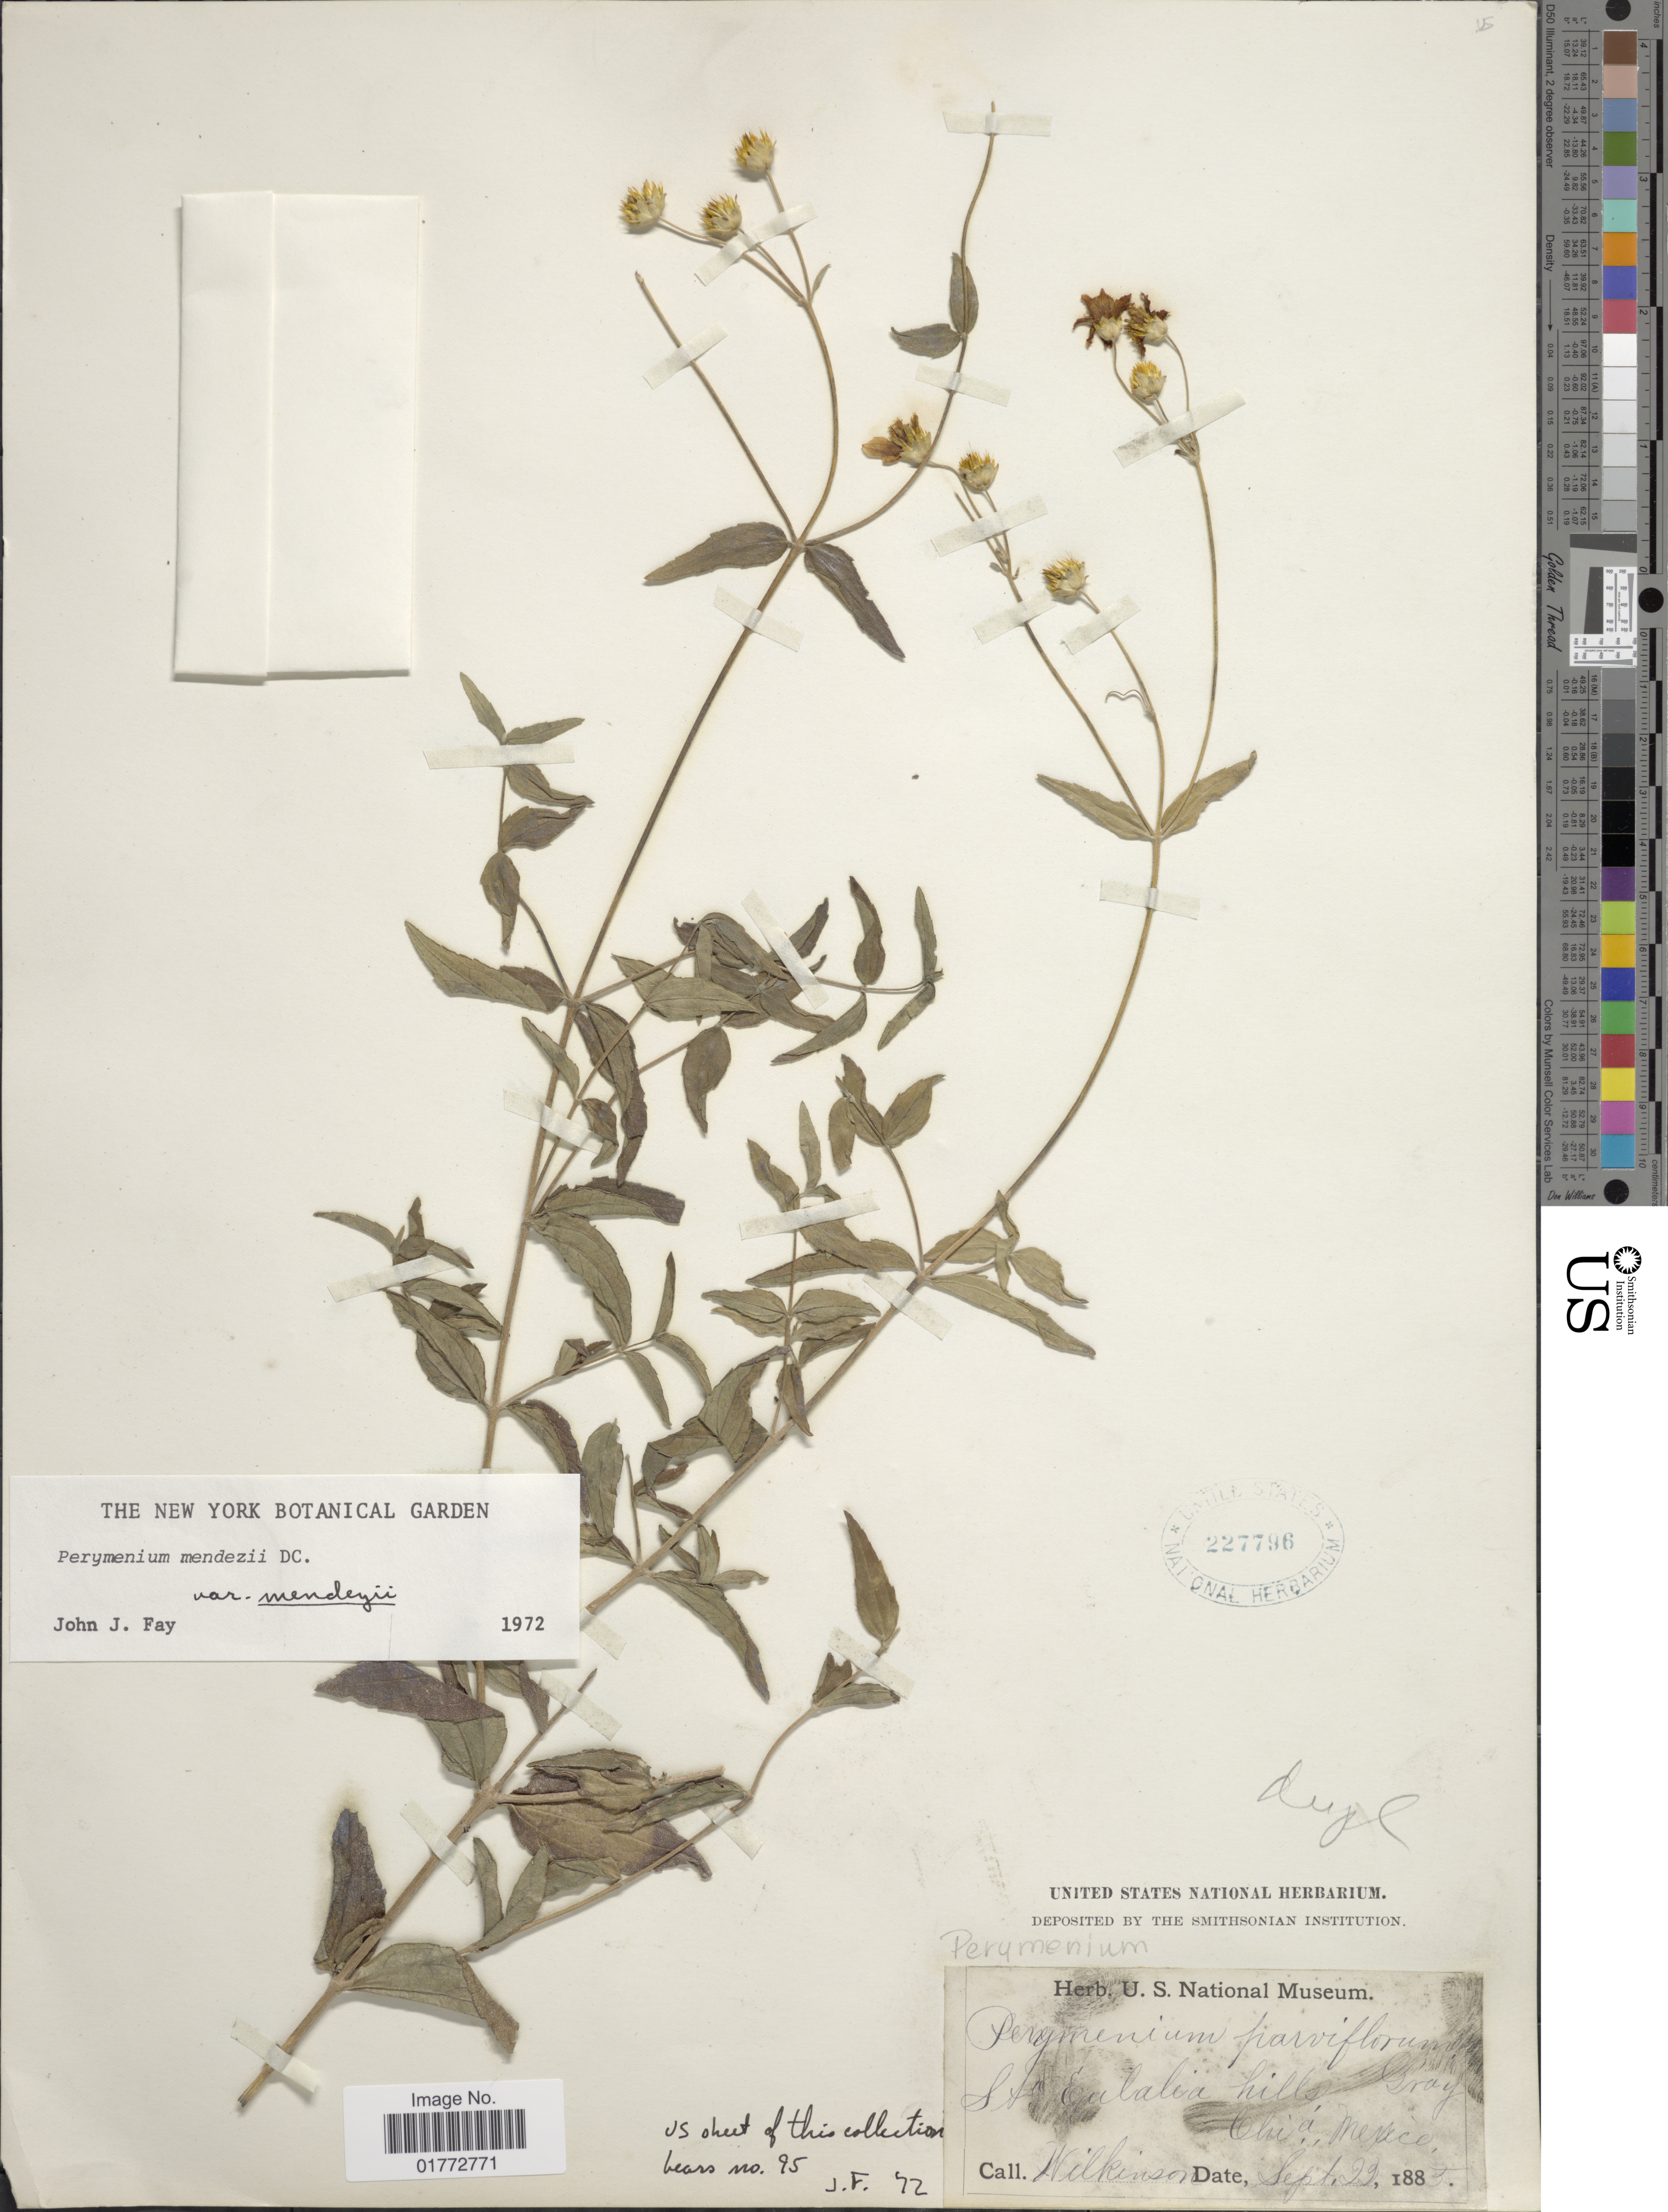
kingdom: Plantae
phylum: Tracheophyta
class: Magnoliopsida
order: Asterales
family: Asteraceae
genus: Perymenium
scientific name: Perymenium mendezii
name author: DC.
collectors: Wilkinson, --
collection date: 1883-09-22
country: Mexico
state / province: Chiapas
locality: St. Eulalia Hills, Chia, Mexico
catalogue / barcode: US 227796